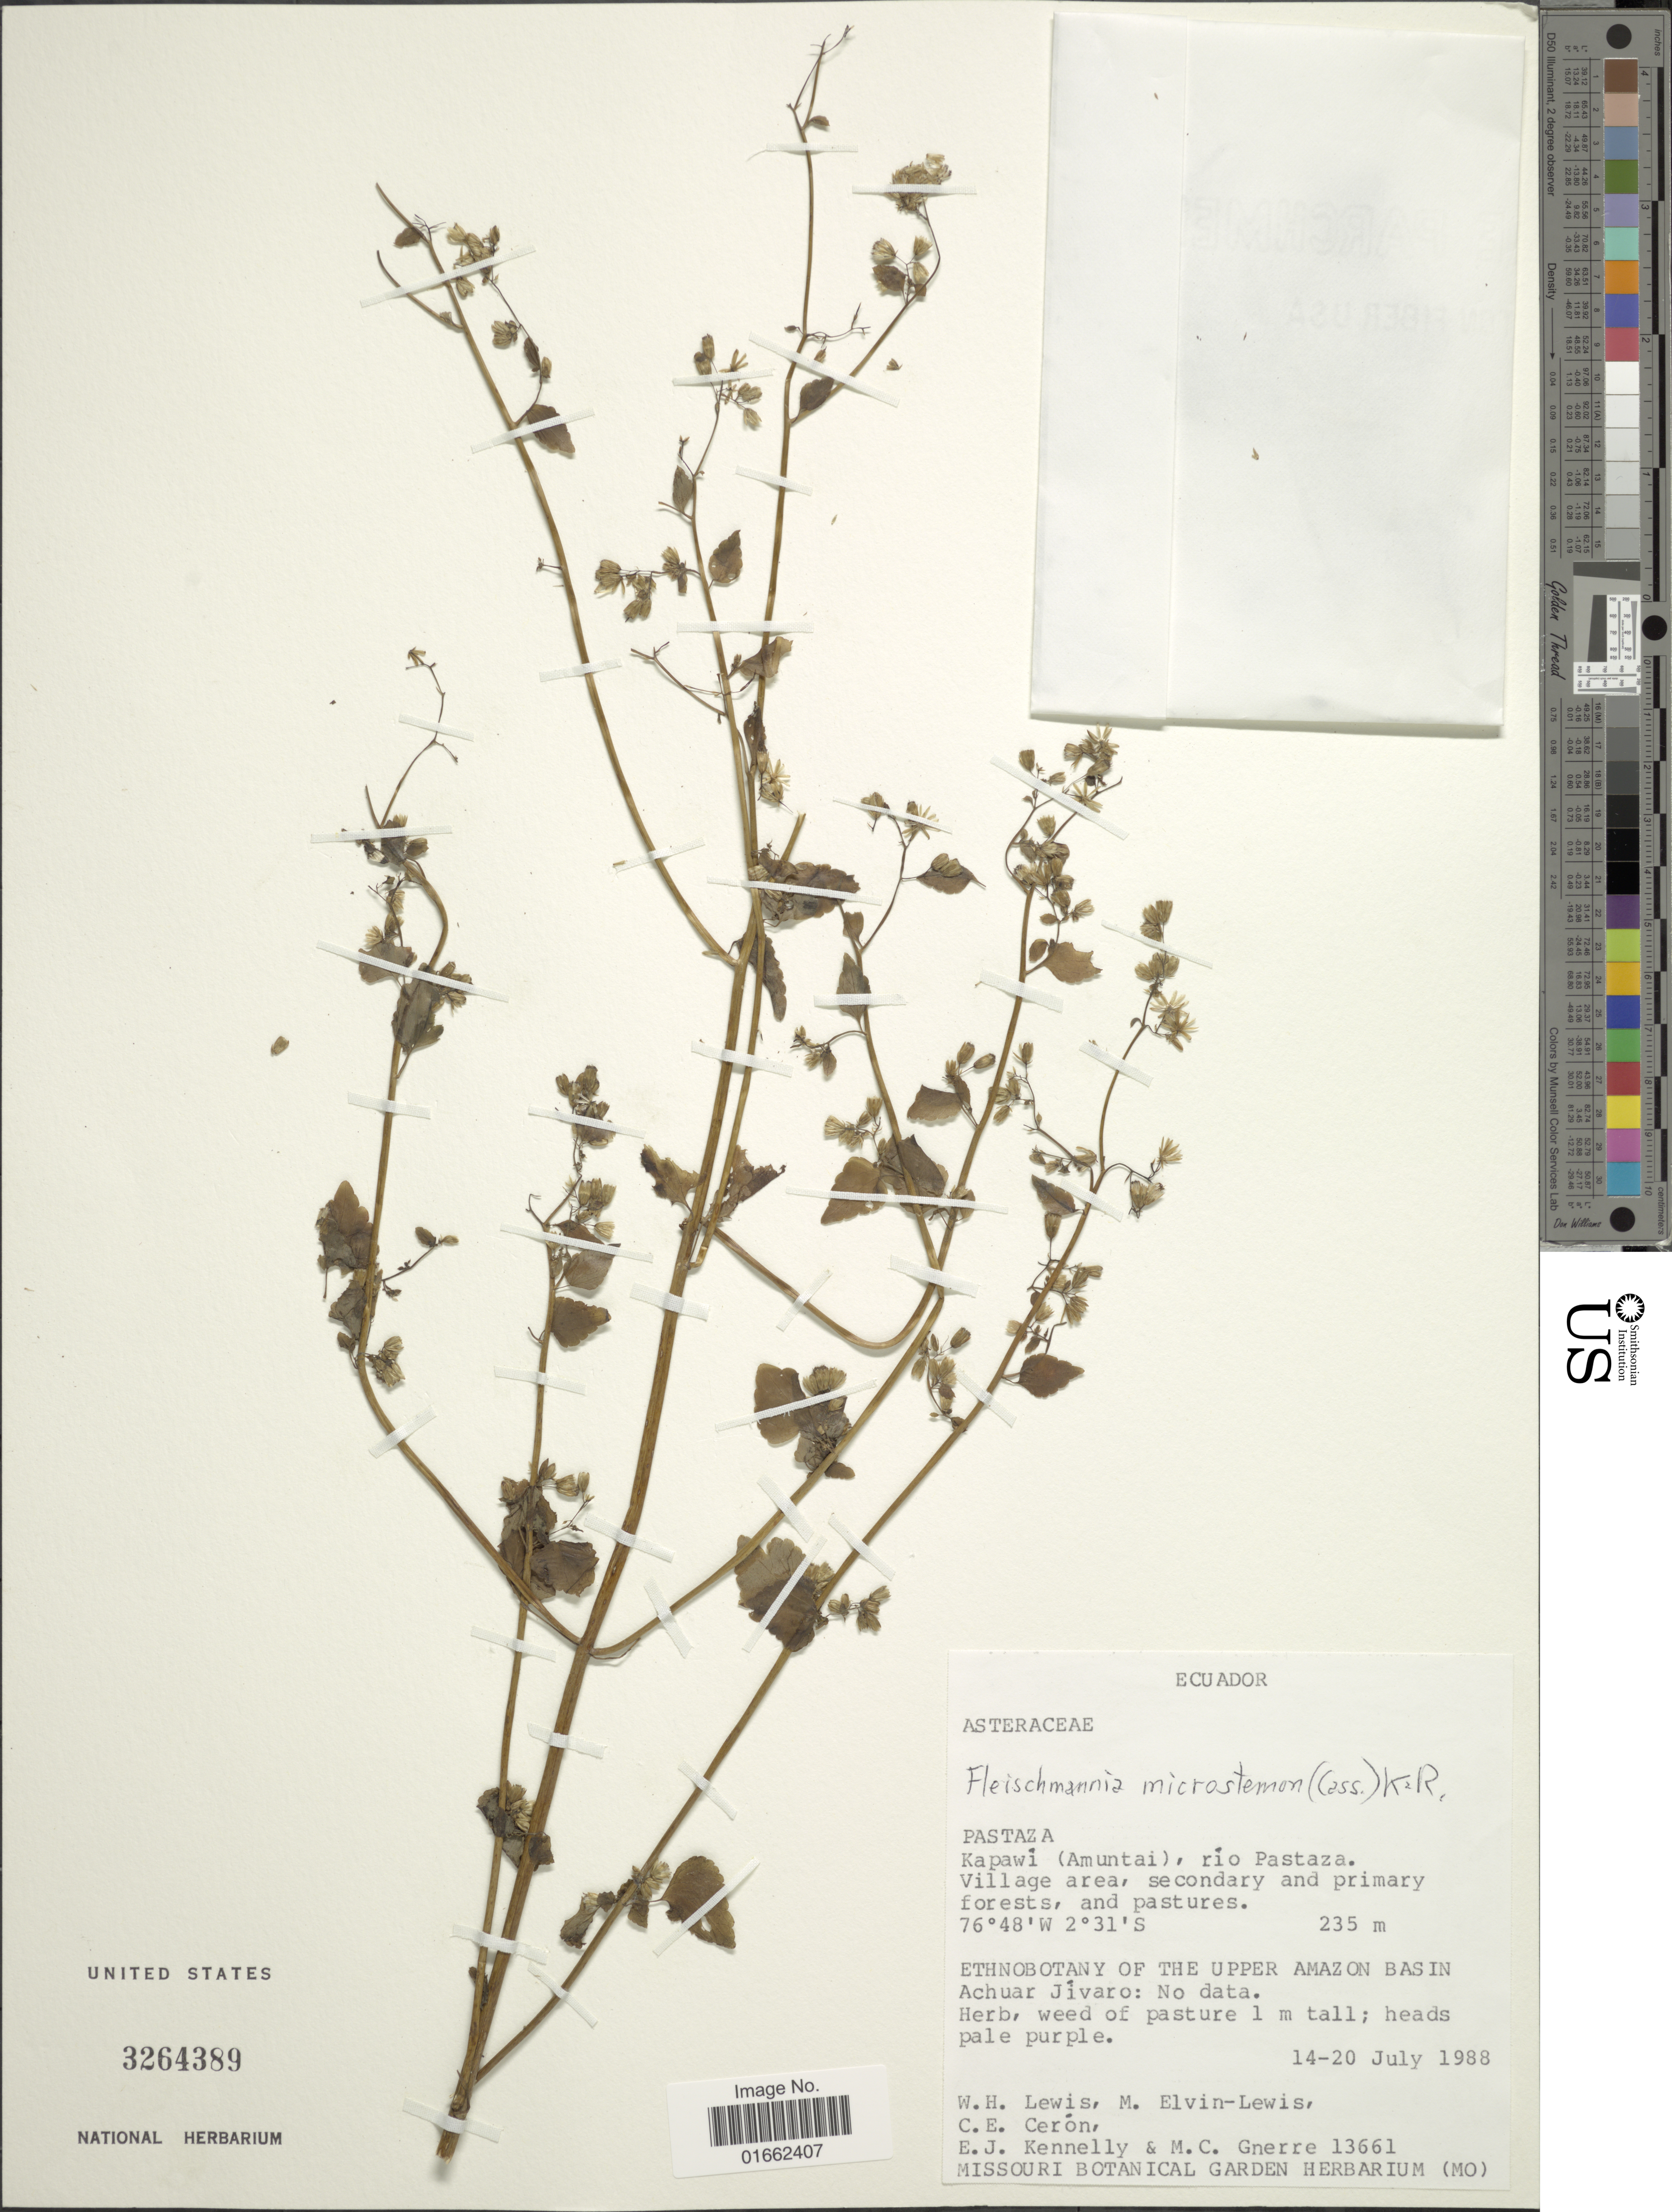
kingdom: Plantae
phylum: Tracheophyta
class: Magnoliopsida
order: Asterales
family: Asteraceae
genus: Fleischmannia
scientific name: Fleischmannia microstemon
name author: (Cass.) R.M. King & H. Rob.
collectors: W. H. Lewis, M. Elvin-Lewis, C. E. Cerón M., E. Kennelly & M. Gnerre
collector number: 13661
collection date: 1988-07-14/1988-07-20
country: Ecuador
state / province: Pastaza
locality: Pastaza. Kapawi (Amuntai), rio Pastaza. Village area, secondary and primary forests, and pastures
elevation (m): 235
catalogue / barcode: US 3264389